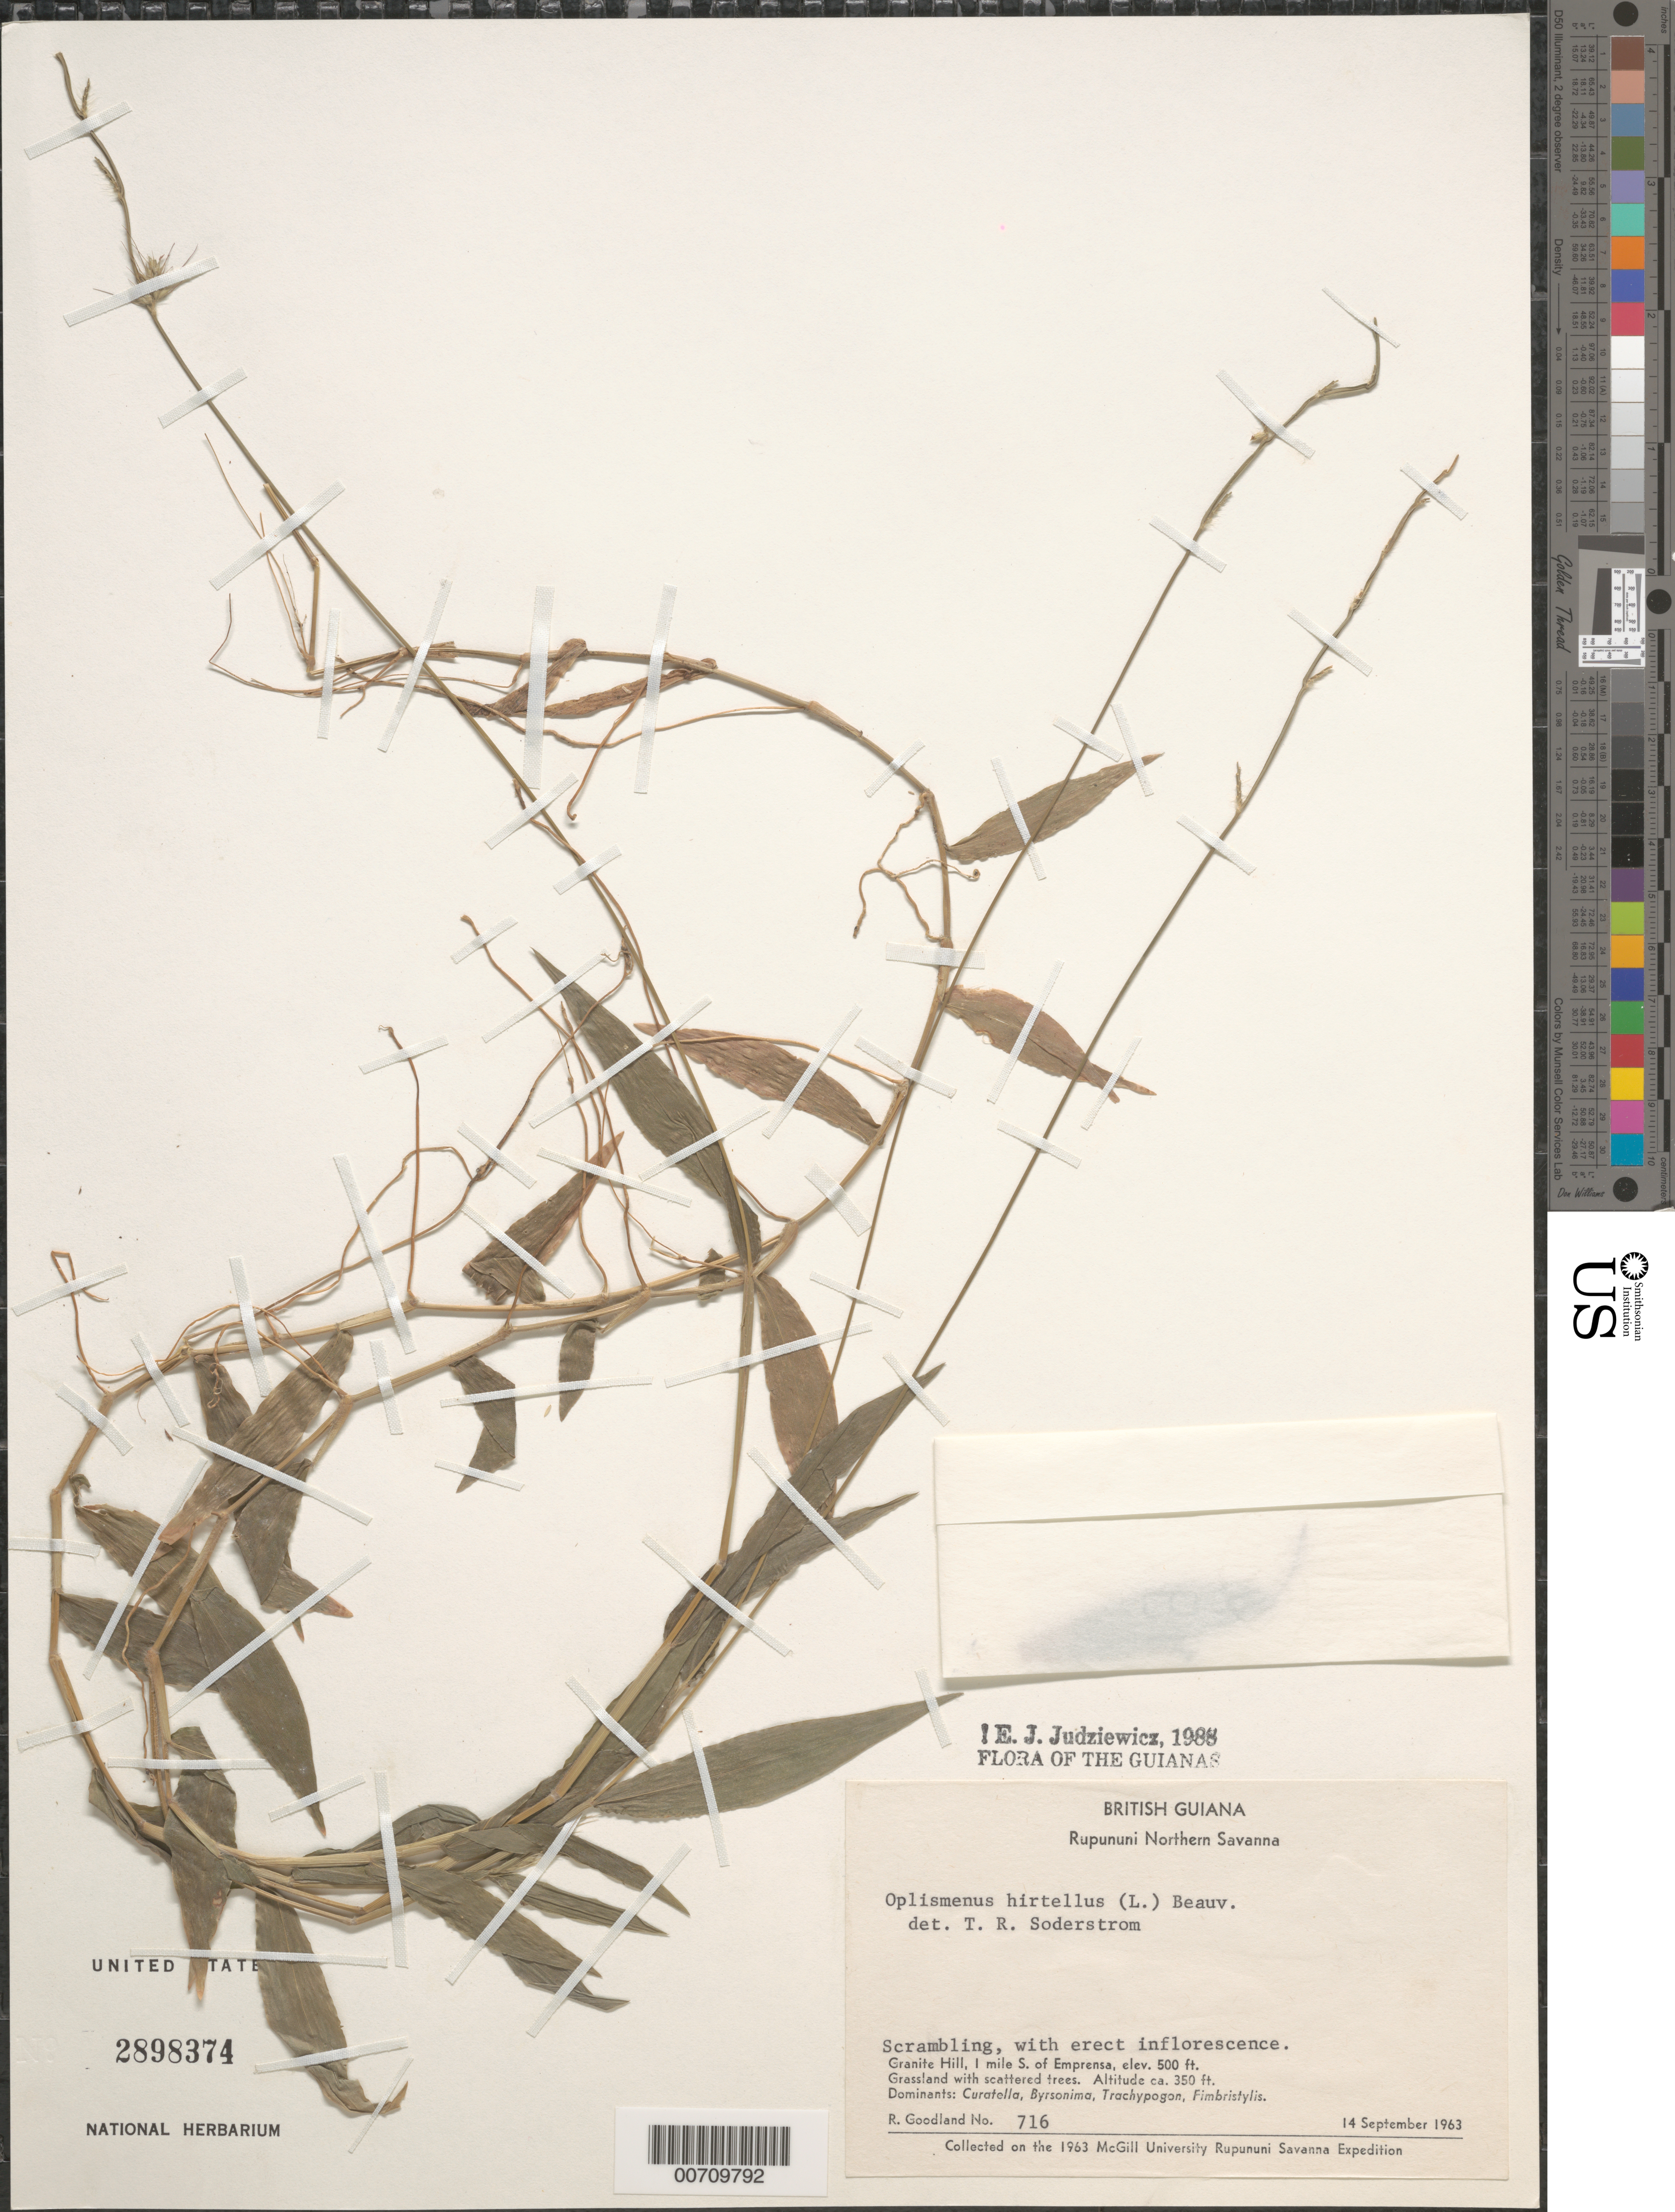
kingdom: Plantae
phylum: Tracheophyta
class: Liliopsida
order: Poales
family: Poaceae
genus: Oplismenus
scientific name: Oplismenus hirtellus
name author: (L.) P. Beauv.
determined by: Soderstrom, T. R.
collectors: R. Goodland & R. Persaud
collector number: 716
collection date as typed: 14-Sep-63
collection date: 1963-09-14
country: Guyana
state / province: U. Takutu-U. Essequibo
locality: Rupununi Northern Savanna, Granite Hill, 1 mi. S of Emprensa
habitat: Grassland with scattered trees. Dominants: Curatella, Byrsonima, Trachypogon, Fimbristylis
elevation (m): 152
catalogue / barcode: US 2898374